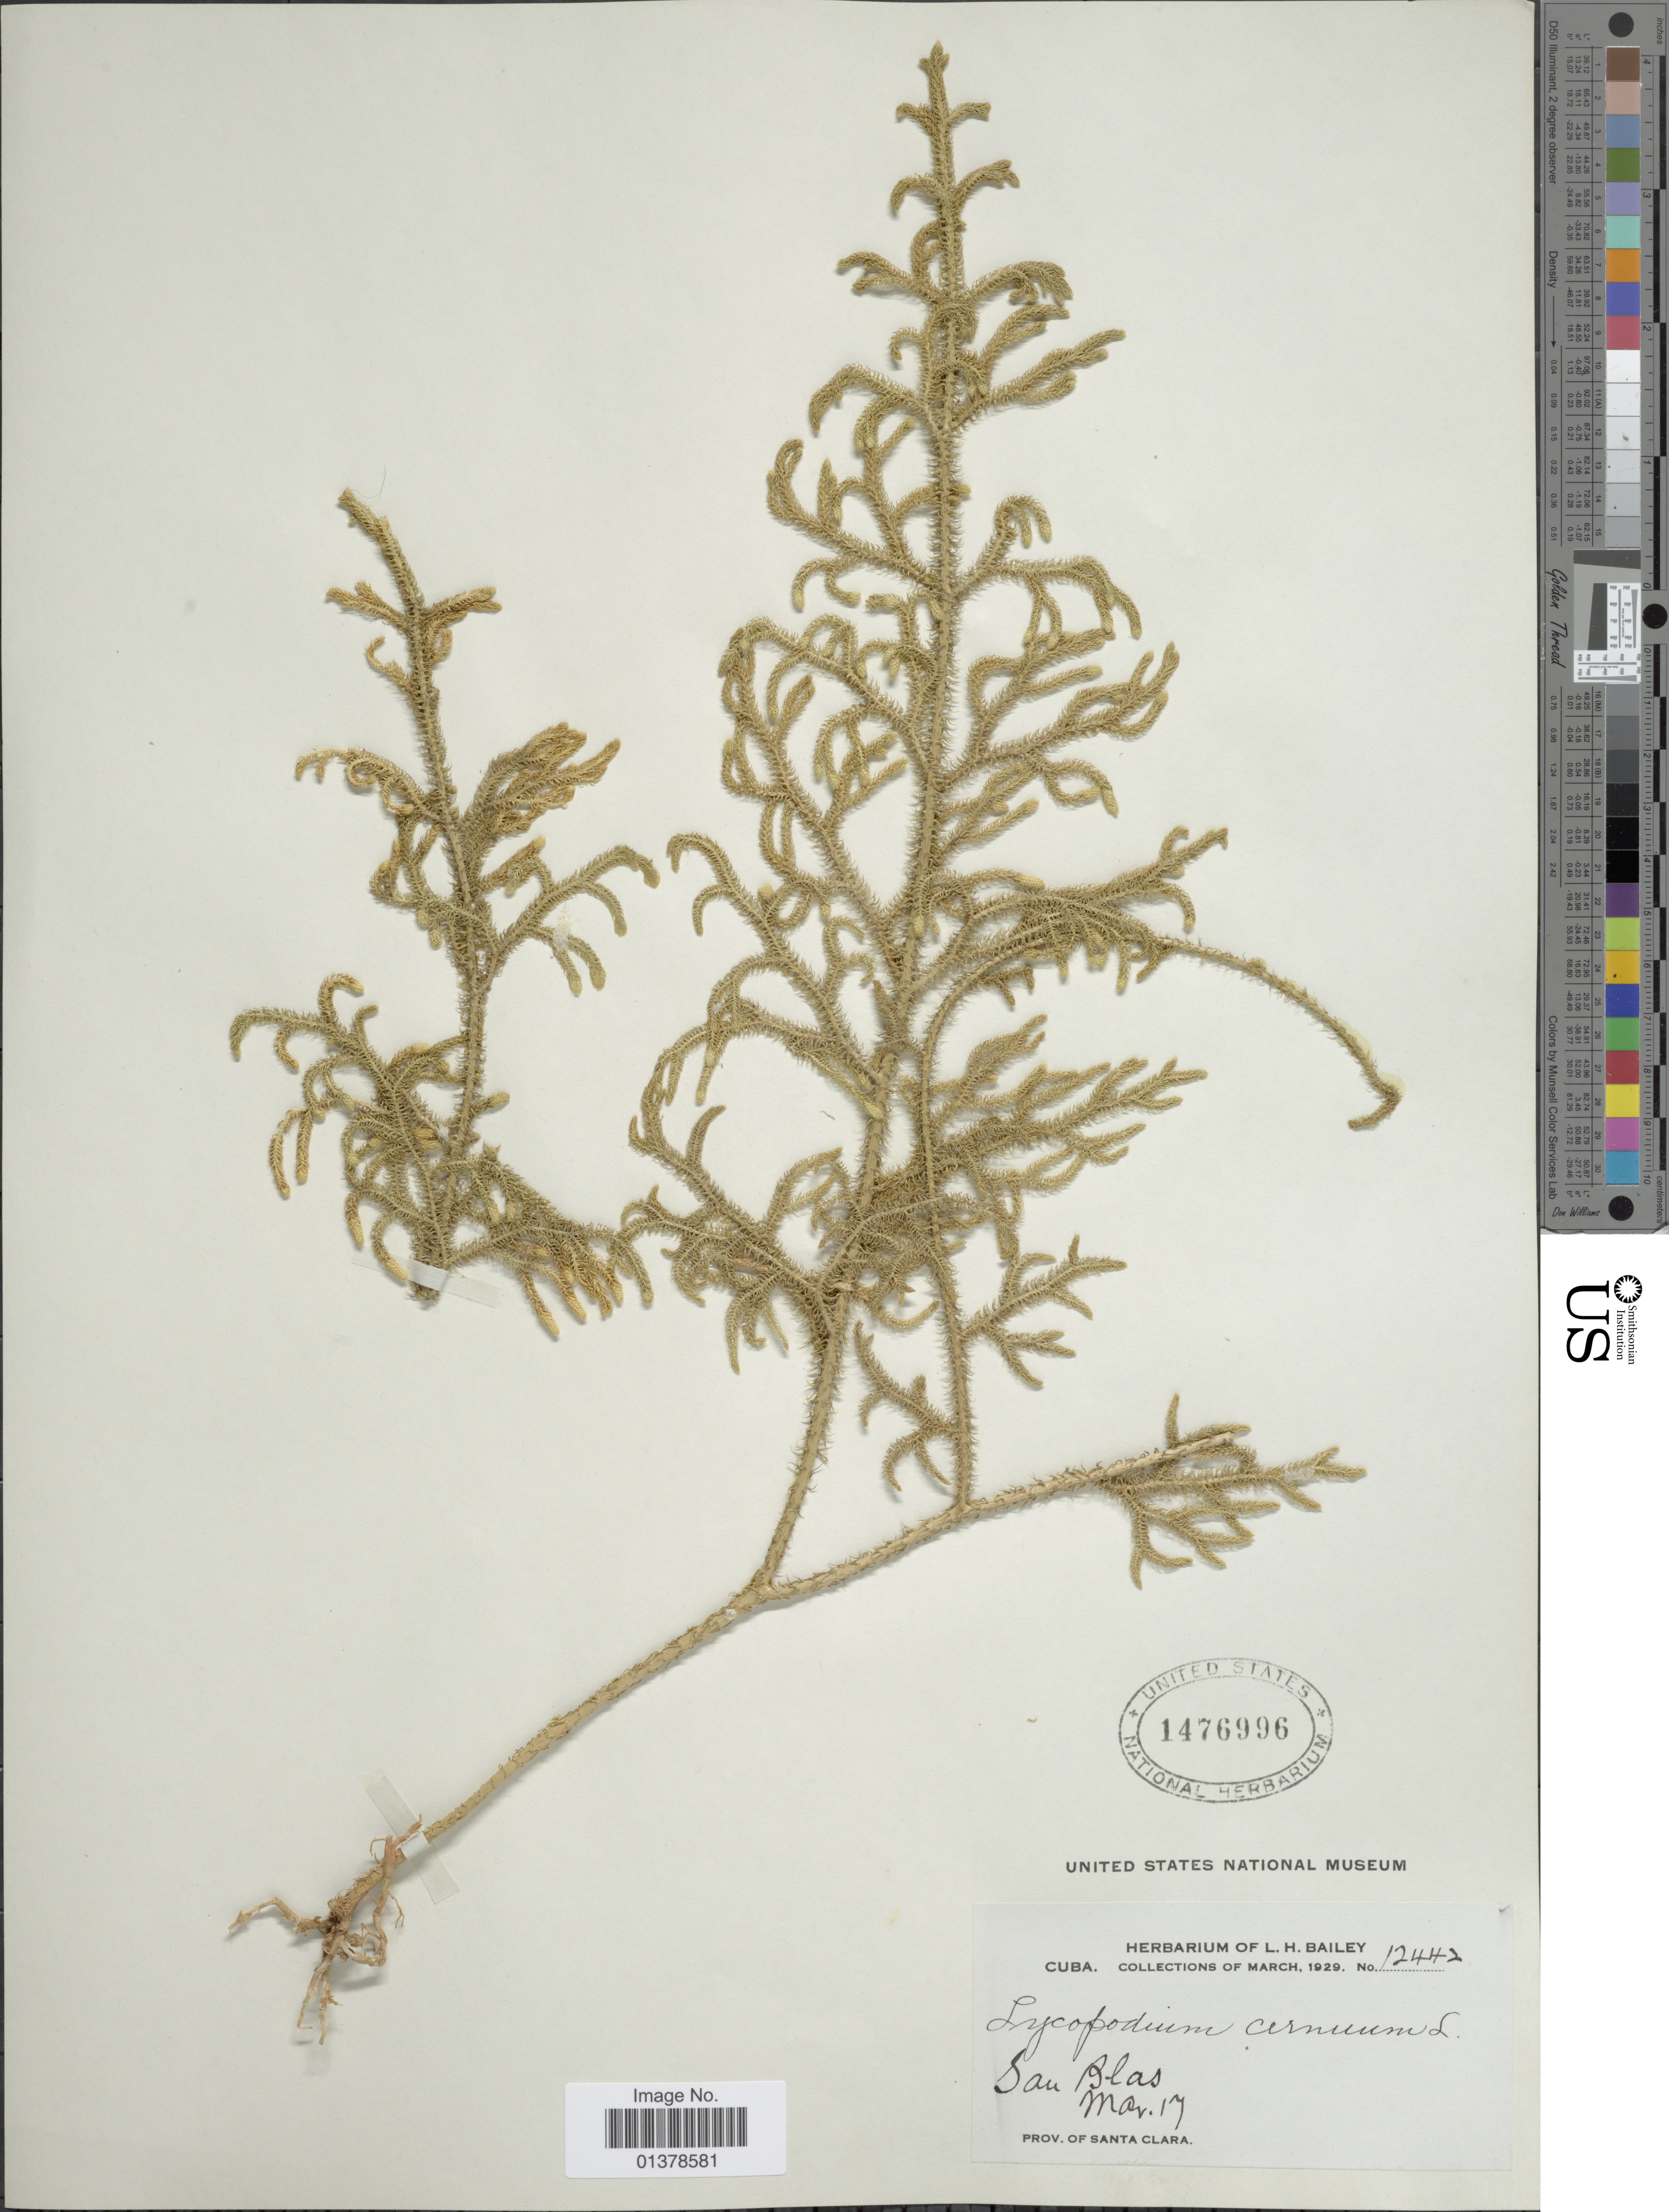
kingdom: Plantae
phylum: Tracheophyta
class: Lycopodiopsida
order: Lycopodiales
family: Lycopodiaceae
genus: Palhinhaea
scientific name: Palhinhaea cernua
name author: (L.) Vasc. & Franco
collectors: ex herb. L. H. Bailey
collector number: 12442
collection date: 1929-03-17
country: Cuba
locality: San Blas, Prov. of Santa Clara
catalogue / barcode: US 1476996